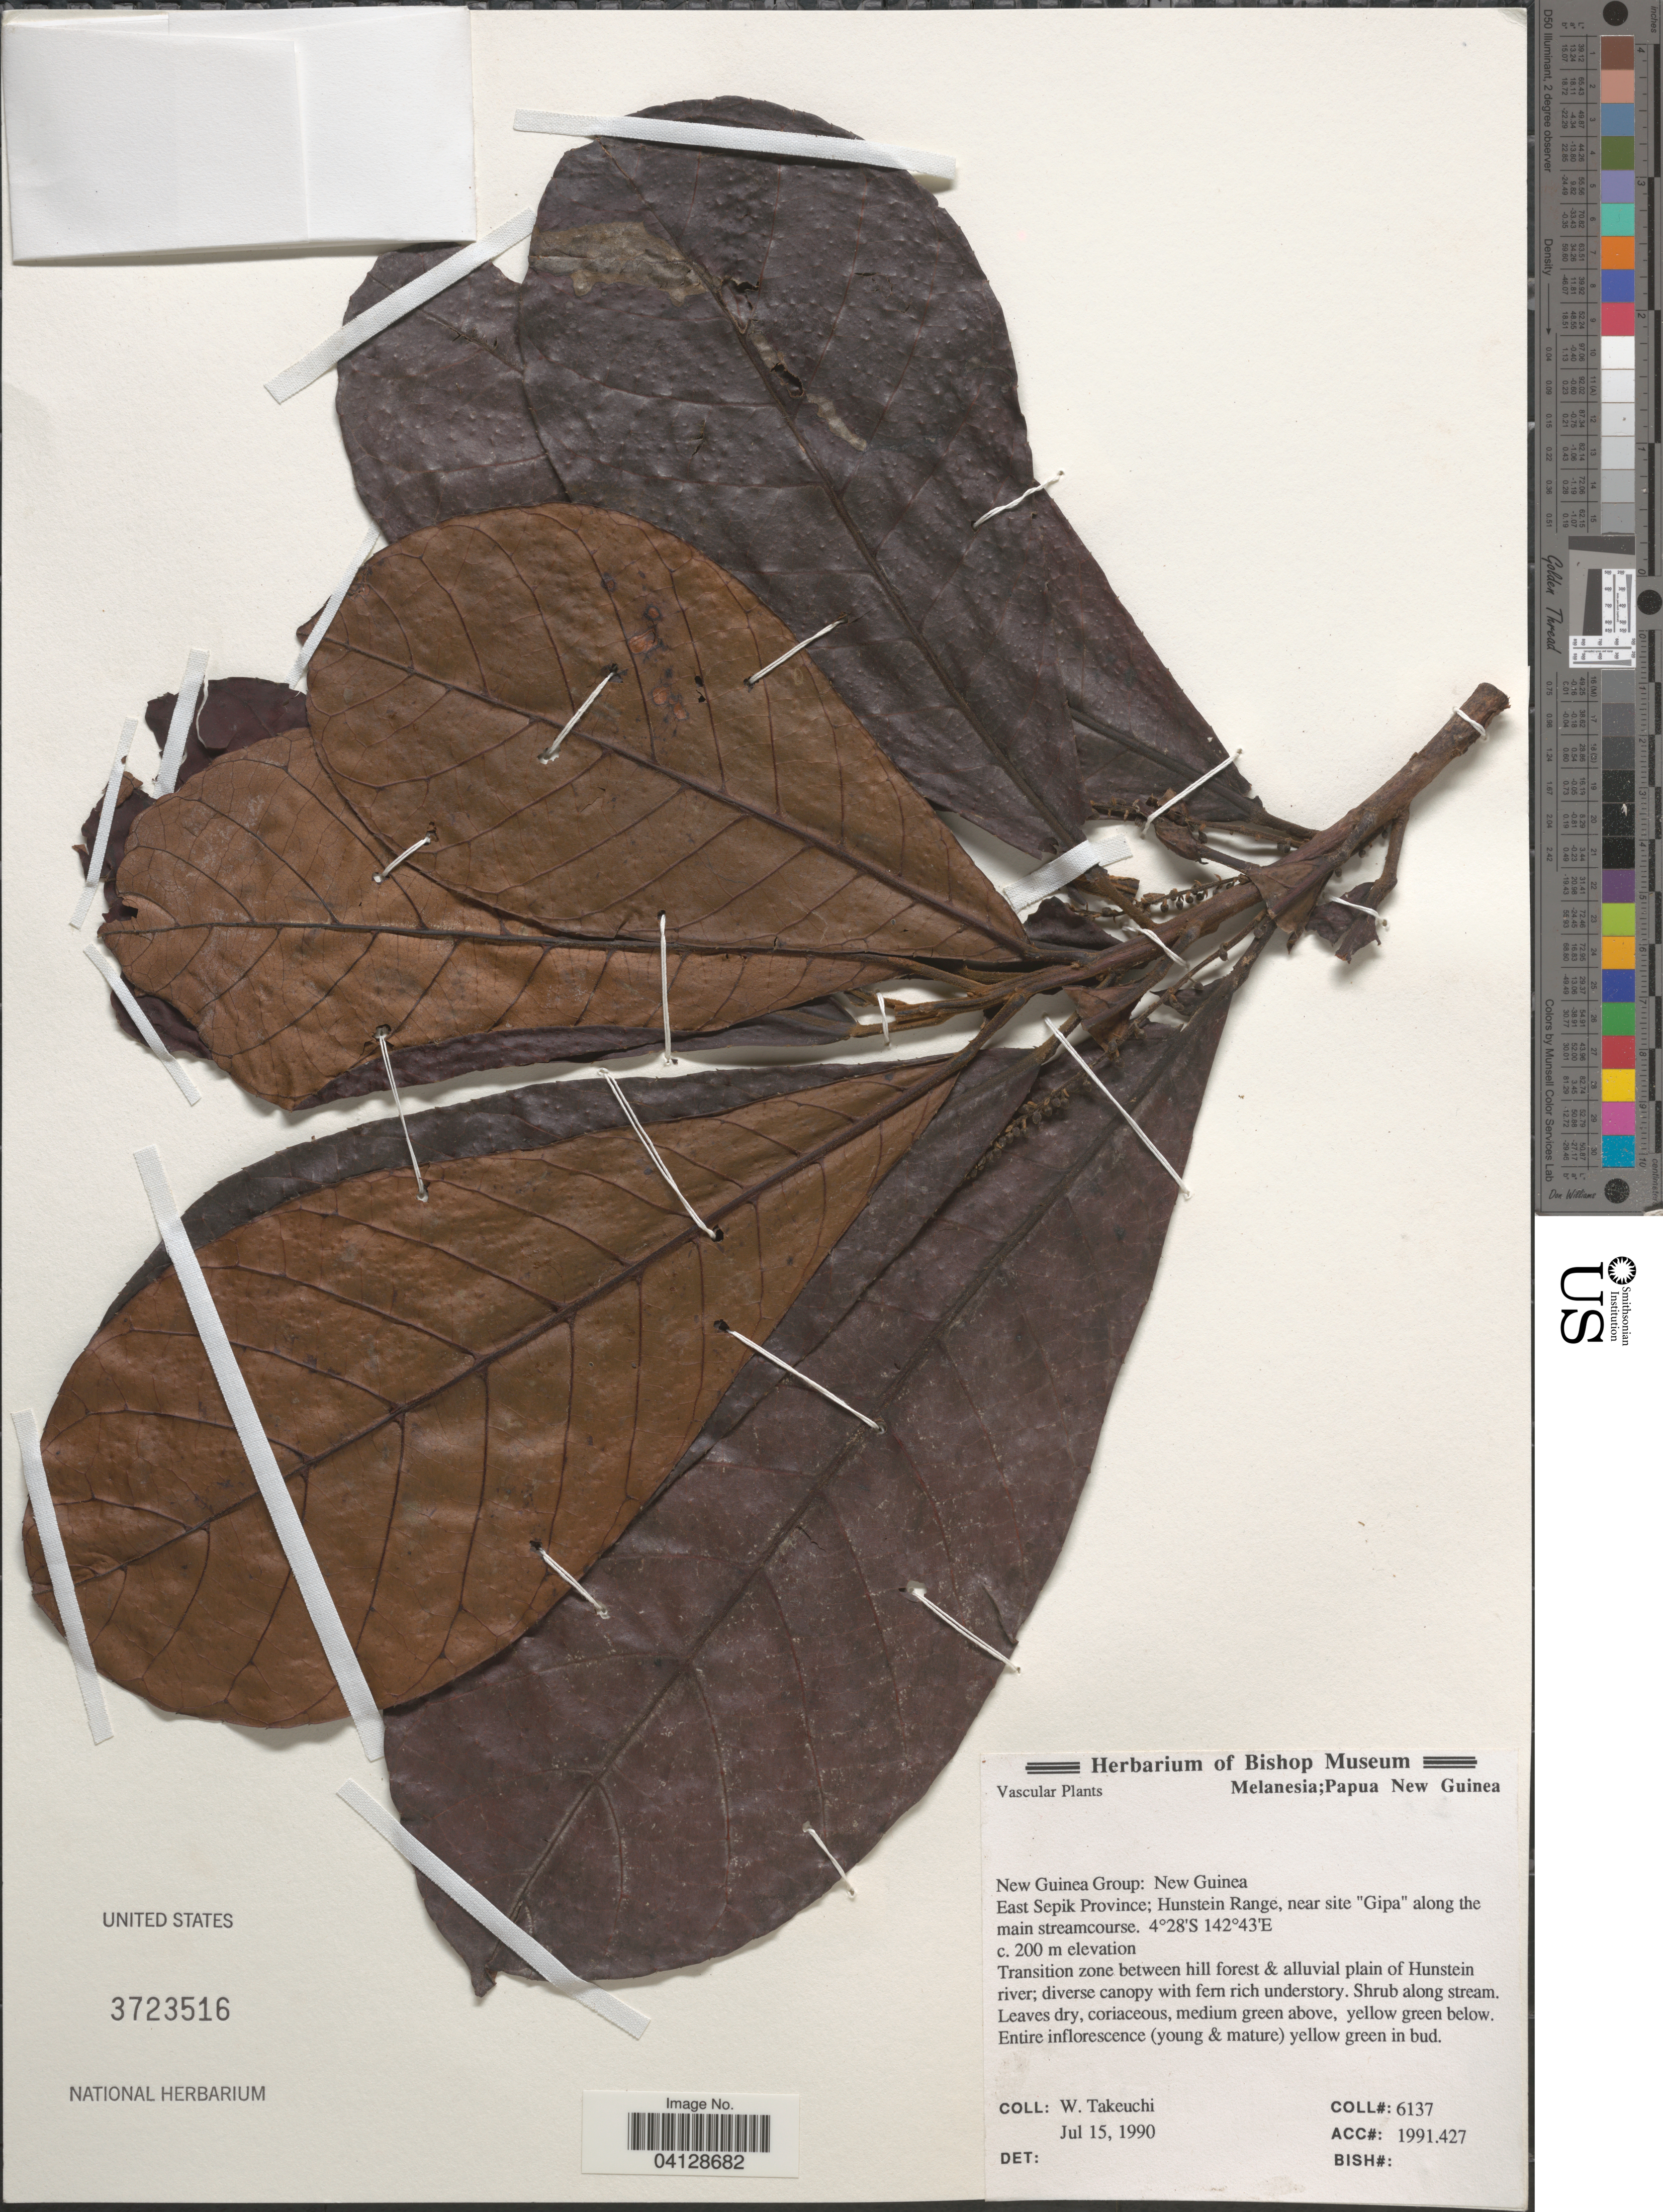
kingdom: Plantae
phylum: Tracheophyta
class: Magnoliopsida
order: Oxalidales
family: Elaeocarpaceae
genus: Elaeocarpus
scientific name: Elaeocarpus dolichodactylus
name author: Schltr.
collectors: W. Takeuchi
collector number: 6137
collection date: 1990-07-15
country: Papua New Guinea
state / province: East Sepik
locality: Melanesia. New Guinea Group: New Guinea. Hunstein Range, near site "Gipa" along the main streamcourse.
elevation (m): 200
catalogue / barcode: US 3723516